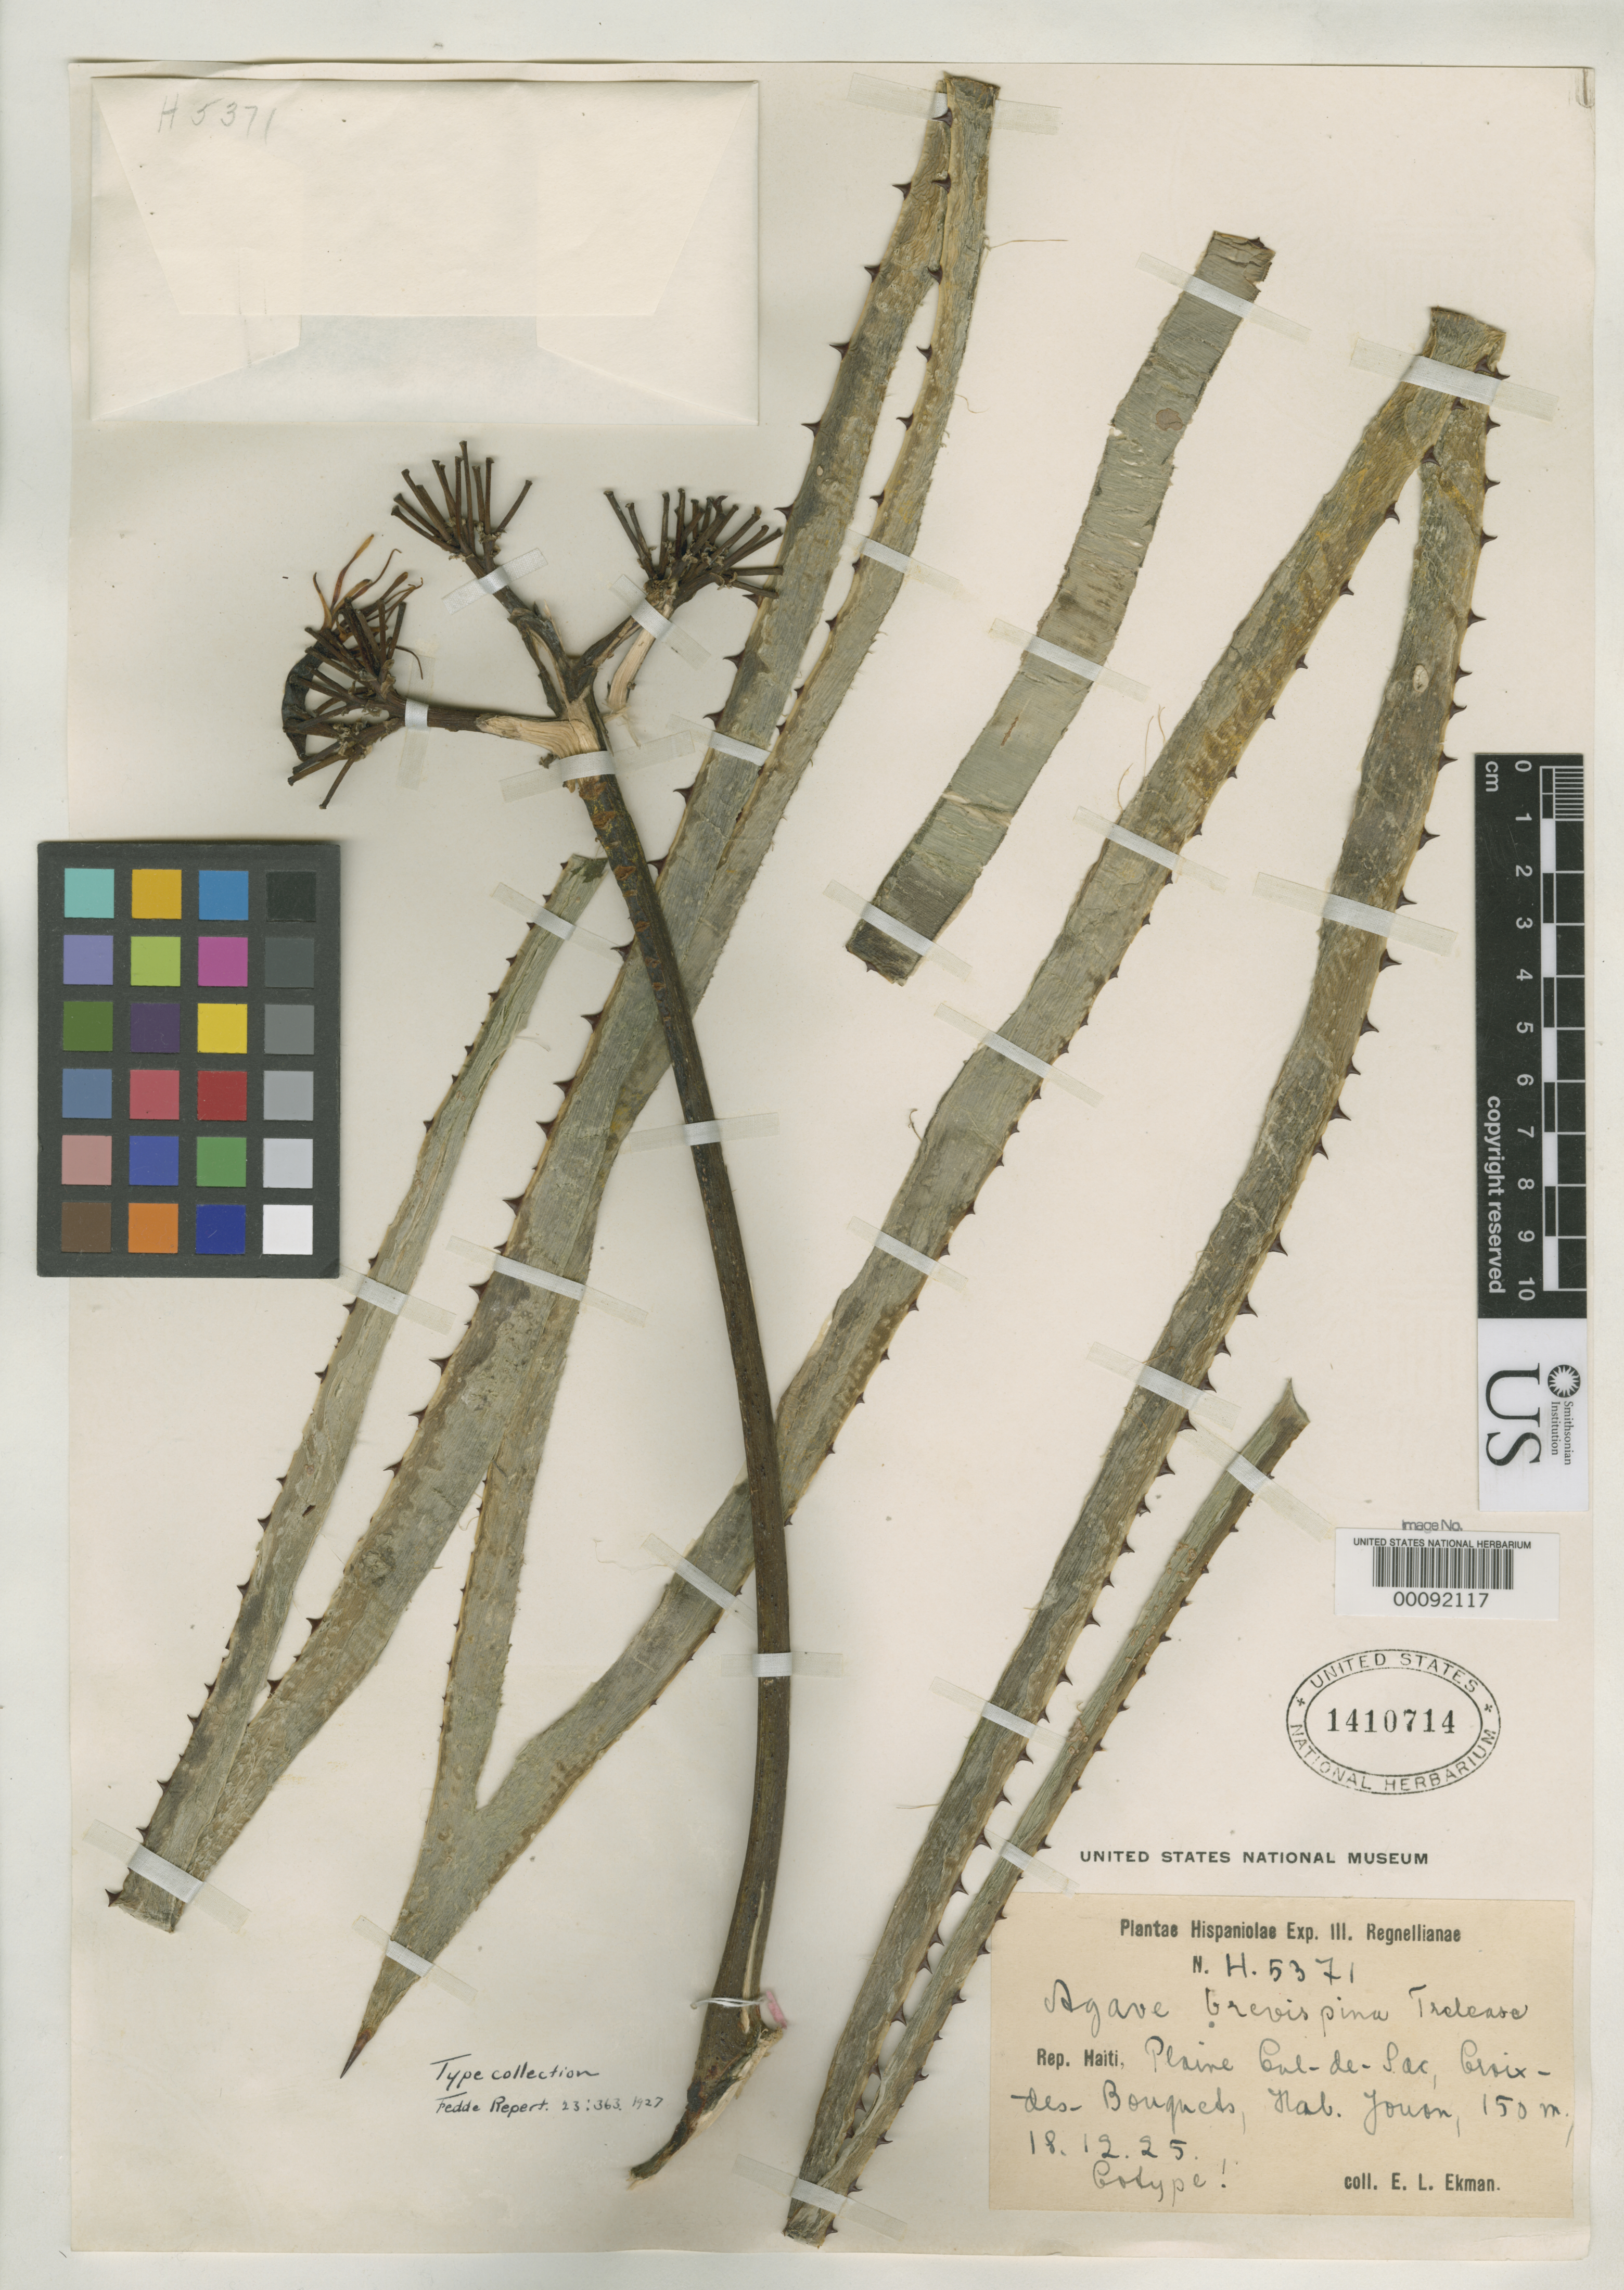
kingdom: Plantae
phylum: Tracheophyta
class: Liliopsida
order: Asparagales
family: Asparagaceae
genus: Agave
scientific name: Agave brevispina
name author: Trel.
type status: Isotype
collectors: E. L. Ekman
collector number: H 5371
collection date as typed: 18 Dec 1925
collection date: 1925-12-18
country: Haiti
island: Hispaniola Island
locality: Croix-des-bouquets, Plainecul de Sac.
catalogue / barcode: US 1410714